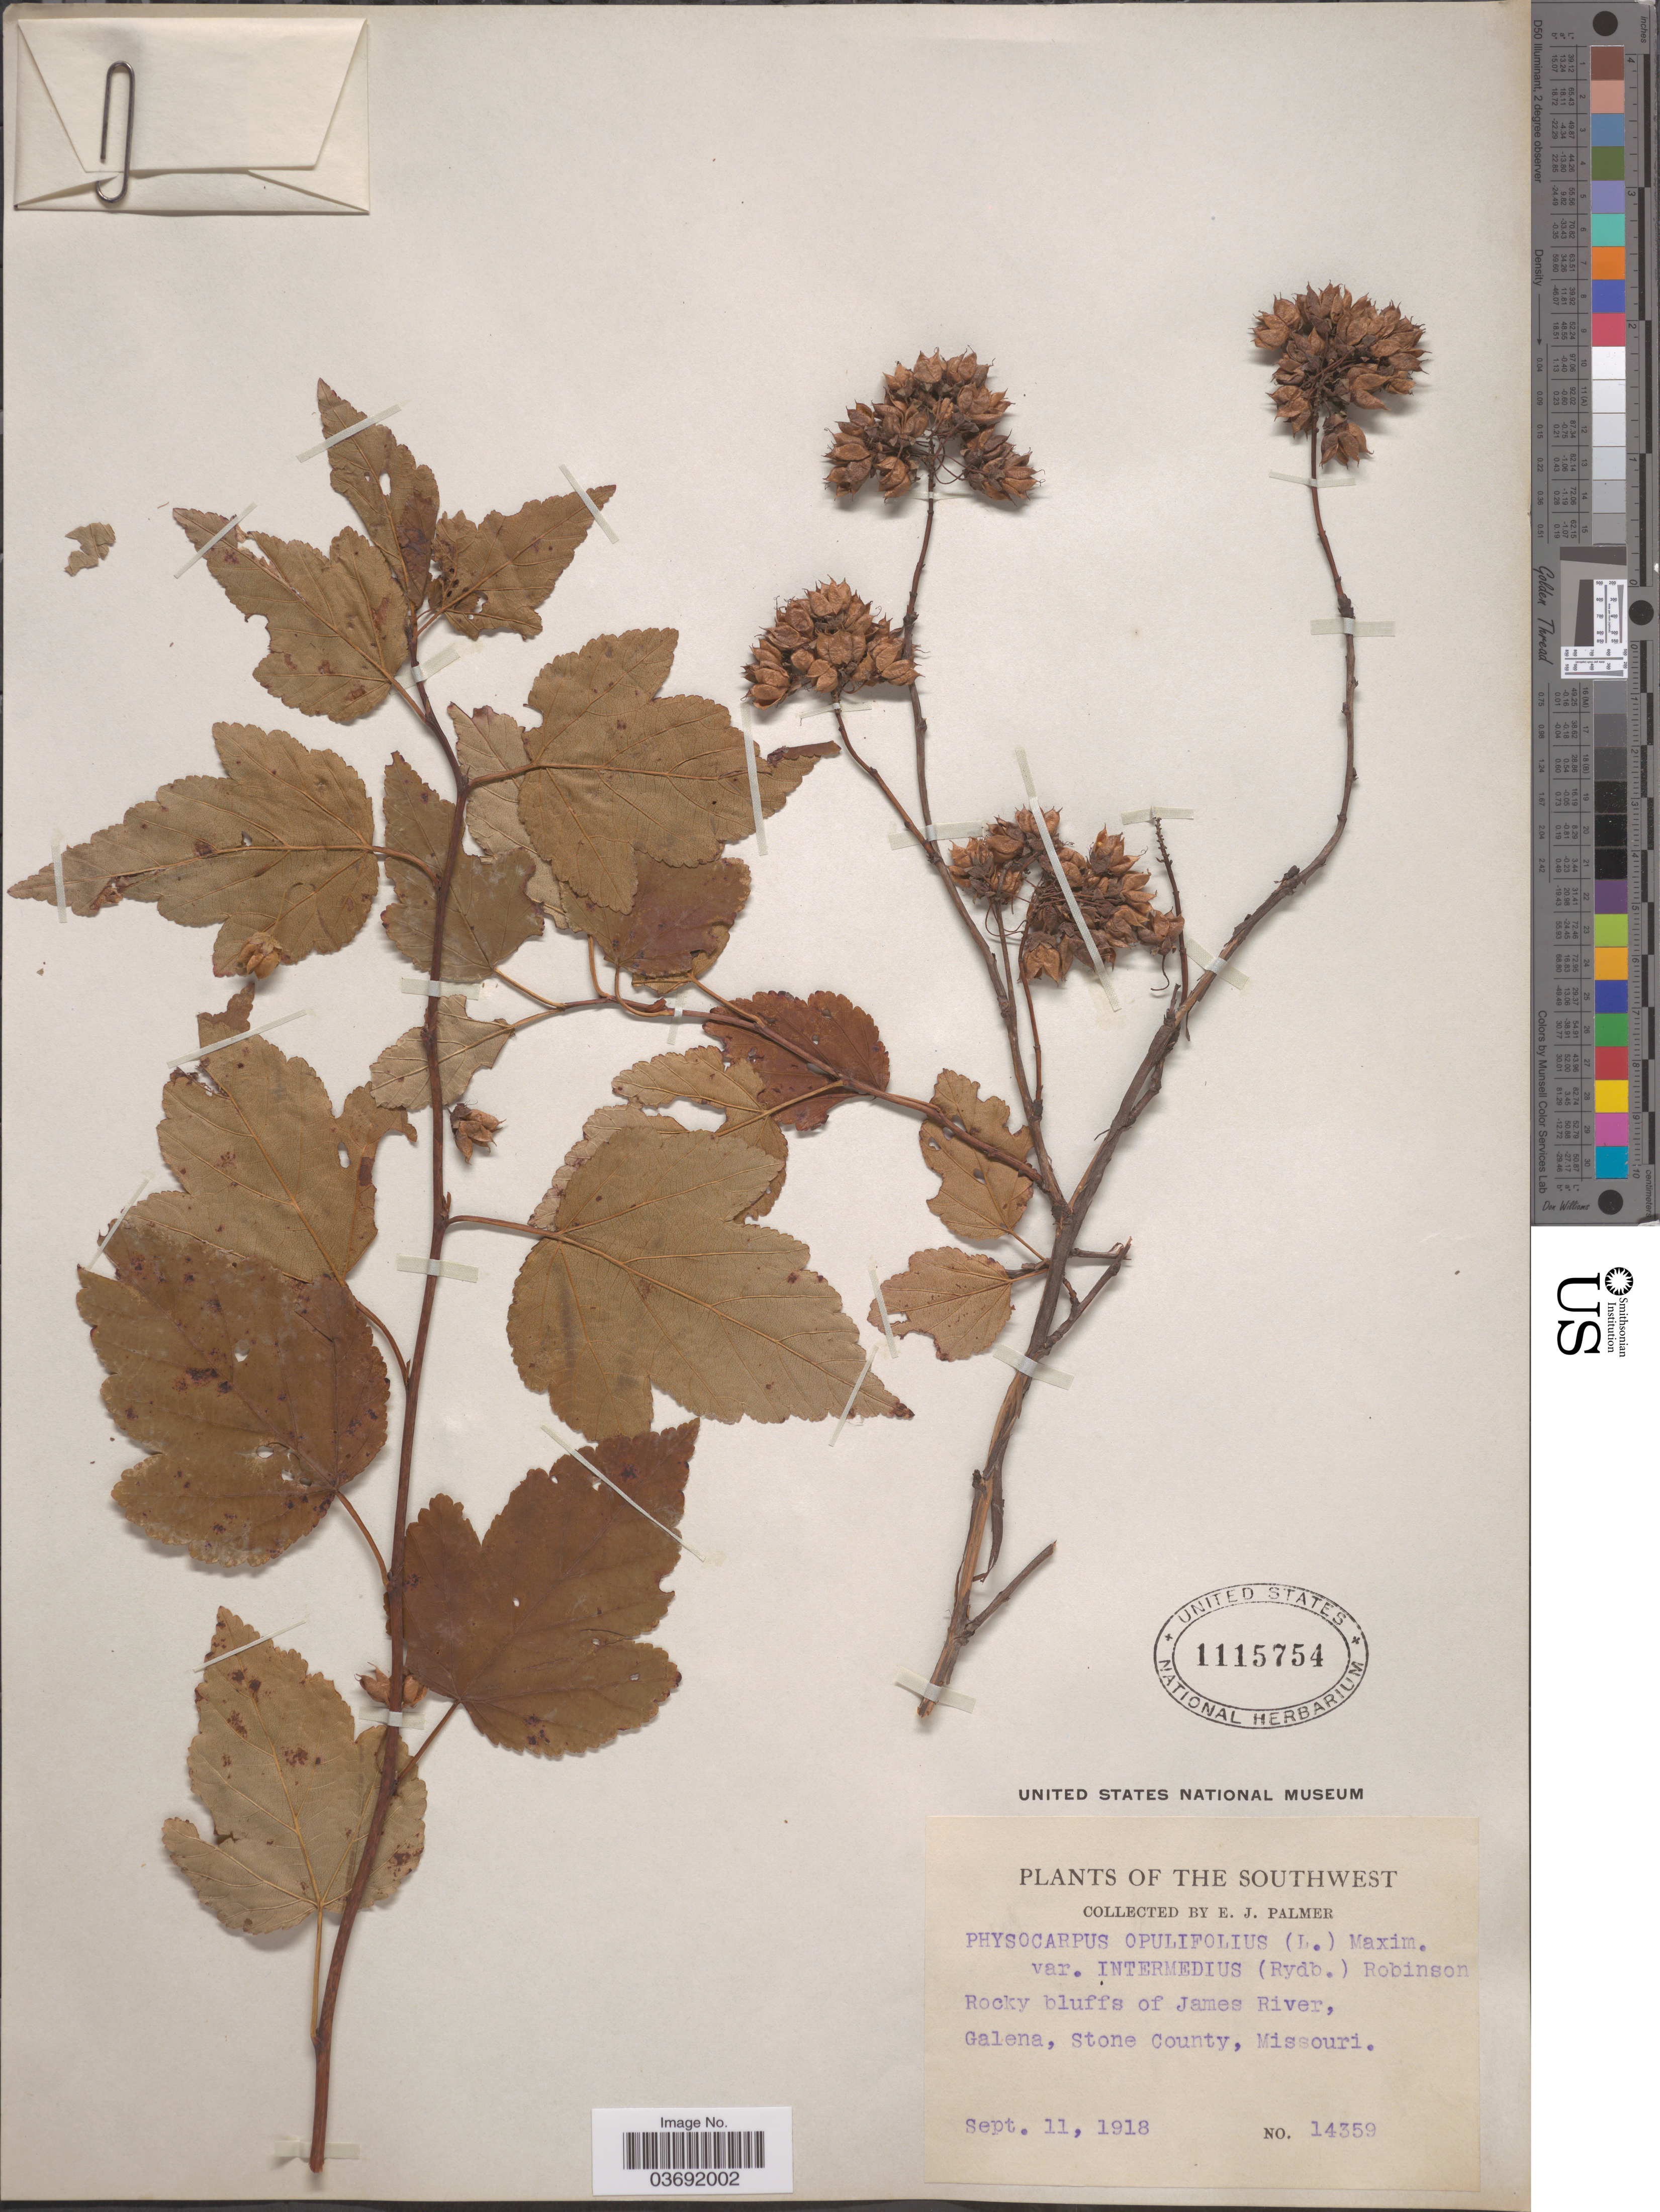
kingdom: Plantae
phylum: Tracheophyta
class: Magnoliopsida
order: Rosales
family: Rosaceae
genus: Physocarpus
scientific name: Physocarpus intermedius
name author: (Rydb.) C.K. Schneid.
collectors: E. J. Palmer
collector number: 14359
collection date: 1918-09-11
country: United States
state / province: Missouri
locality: Southwest. Rocky bluffs of James River, Galena, Stone County.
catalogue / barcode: US 1115754